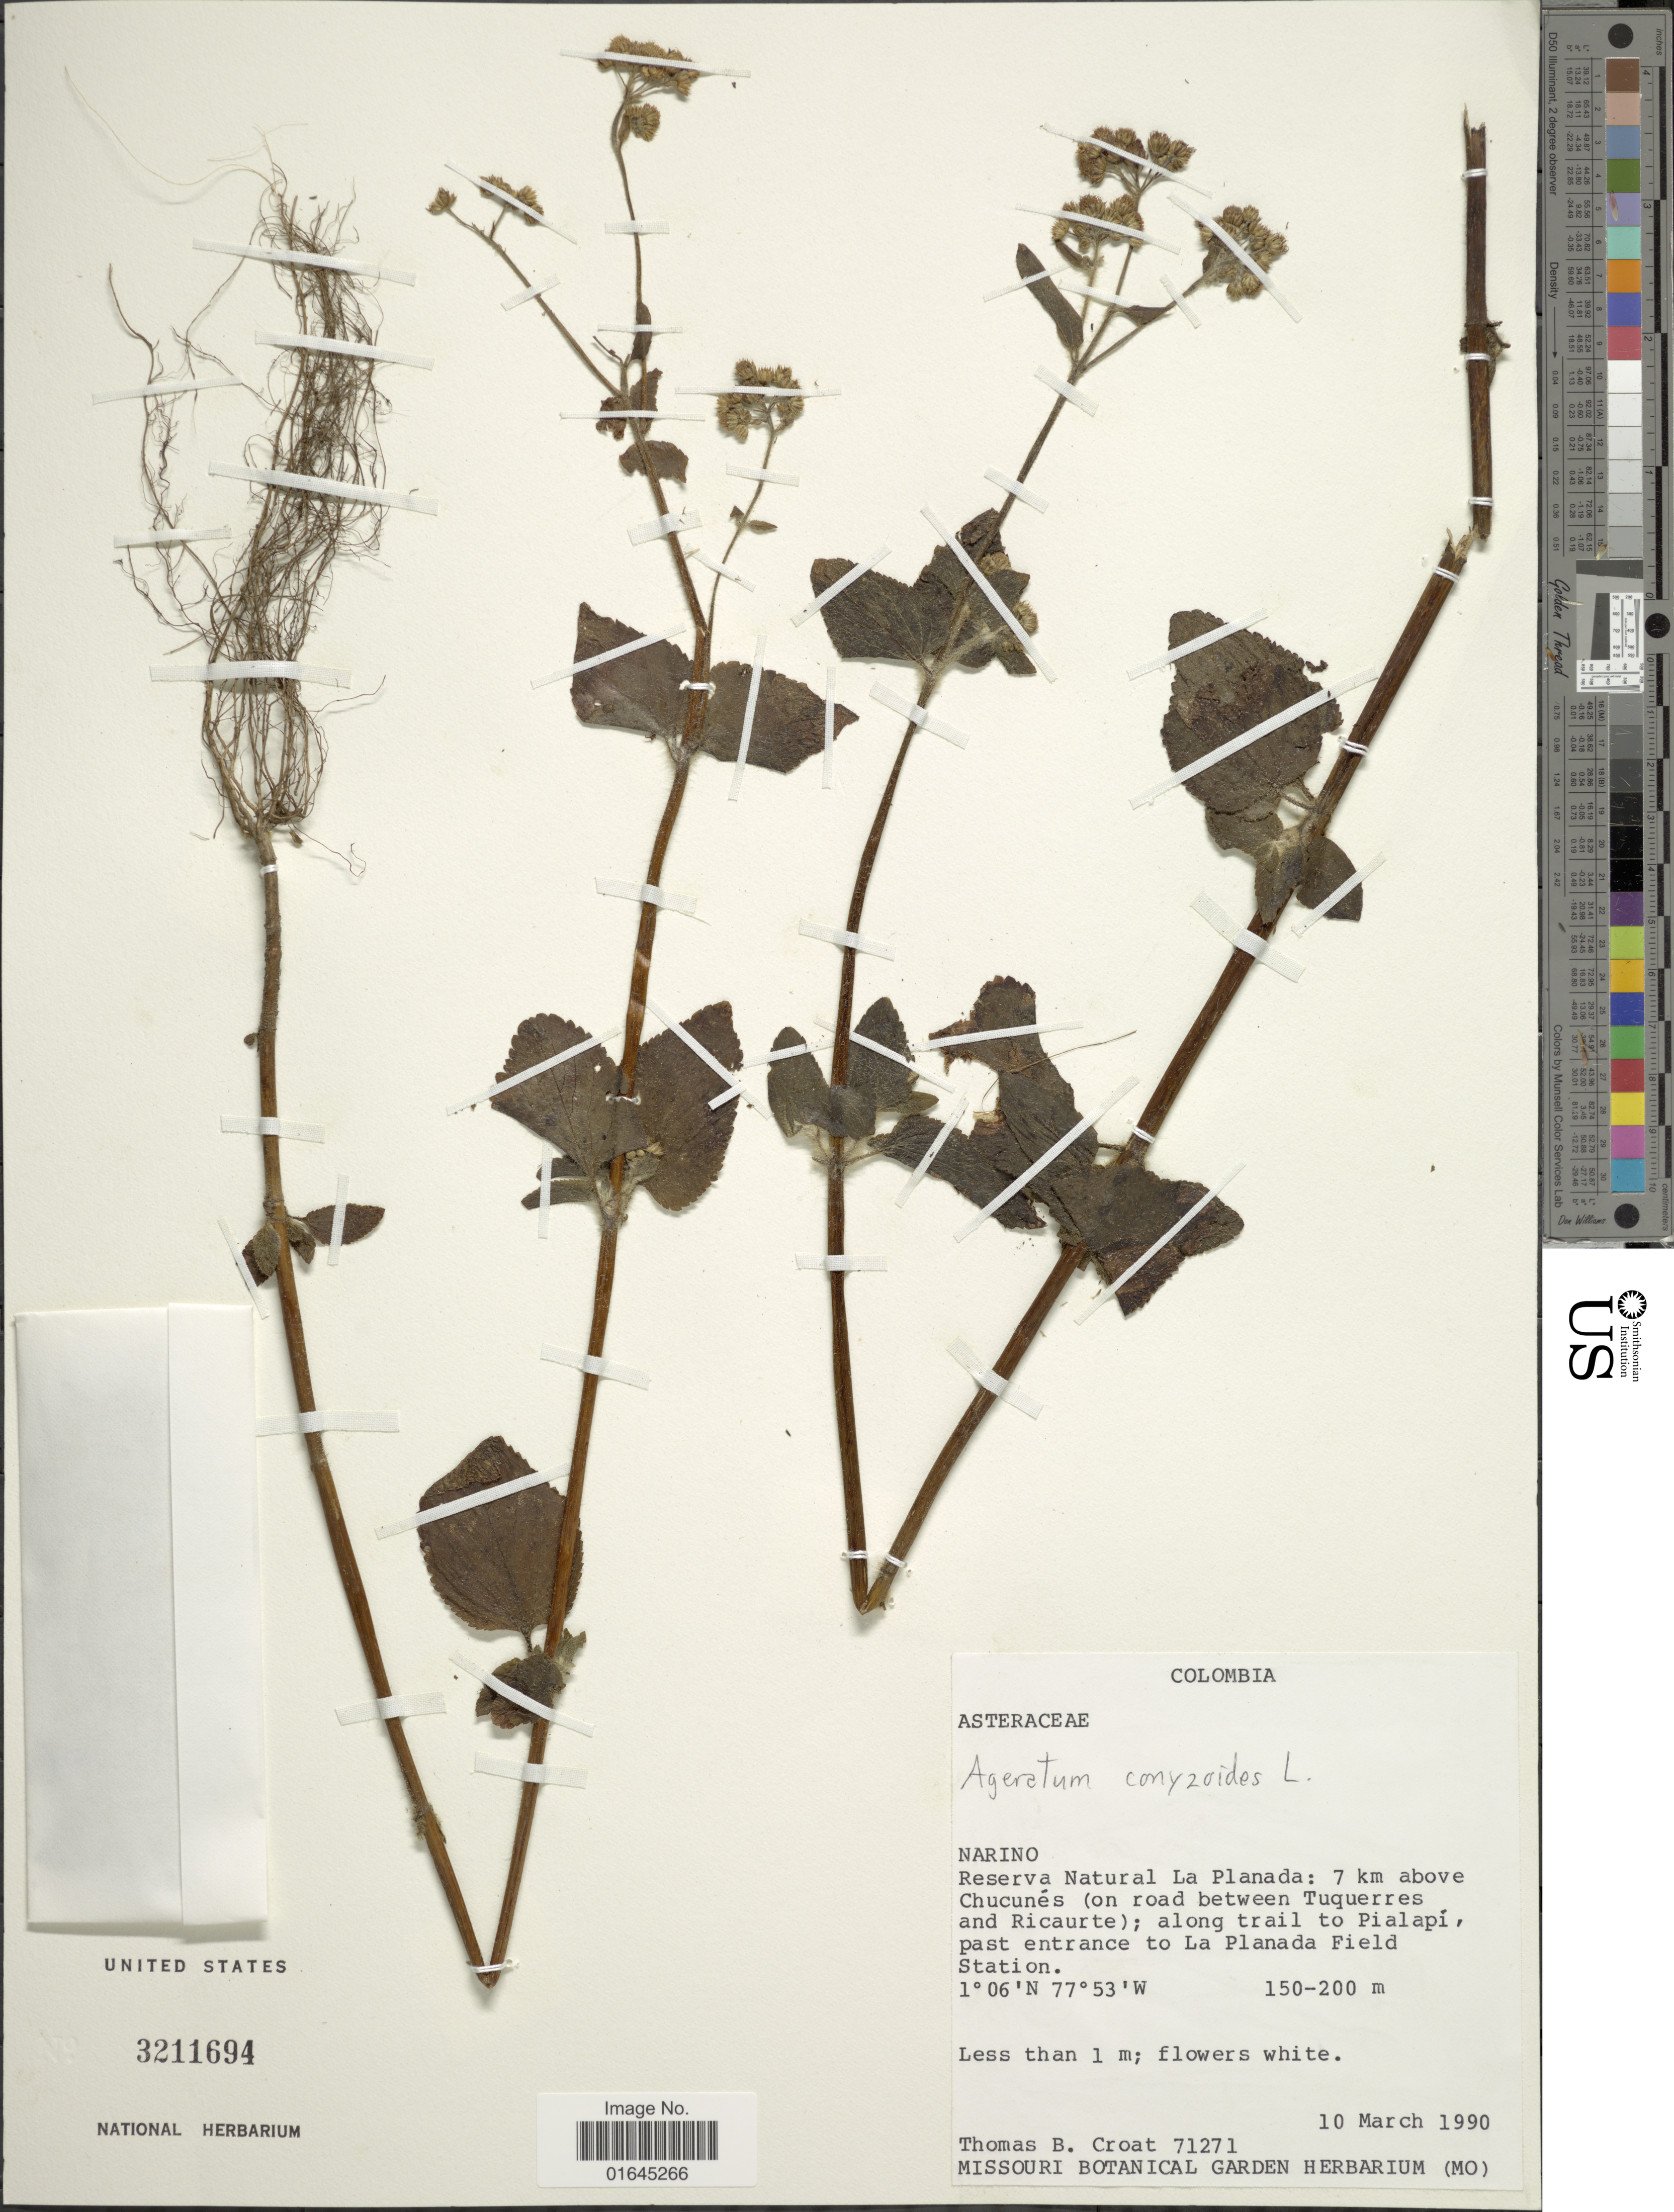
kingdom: Plantae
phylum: Tracheophyta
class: Magnoliopsida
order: Asterales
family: Asteraceae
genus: Ageratum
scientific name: Ageratum conyzoides subsp. conyzoides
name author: L.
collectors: T. B. Croat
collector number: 712721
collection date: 1990-03-10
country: Colombia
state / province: Nariño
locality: Reserva Natural La Planada: 7 km above Chucunés ( on road between Tuquerres and Ricaurte); along trail to Pailapim past entrance to La Planada Field Station.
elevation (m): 150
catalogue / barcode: US 3211694